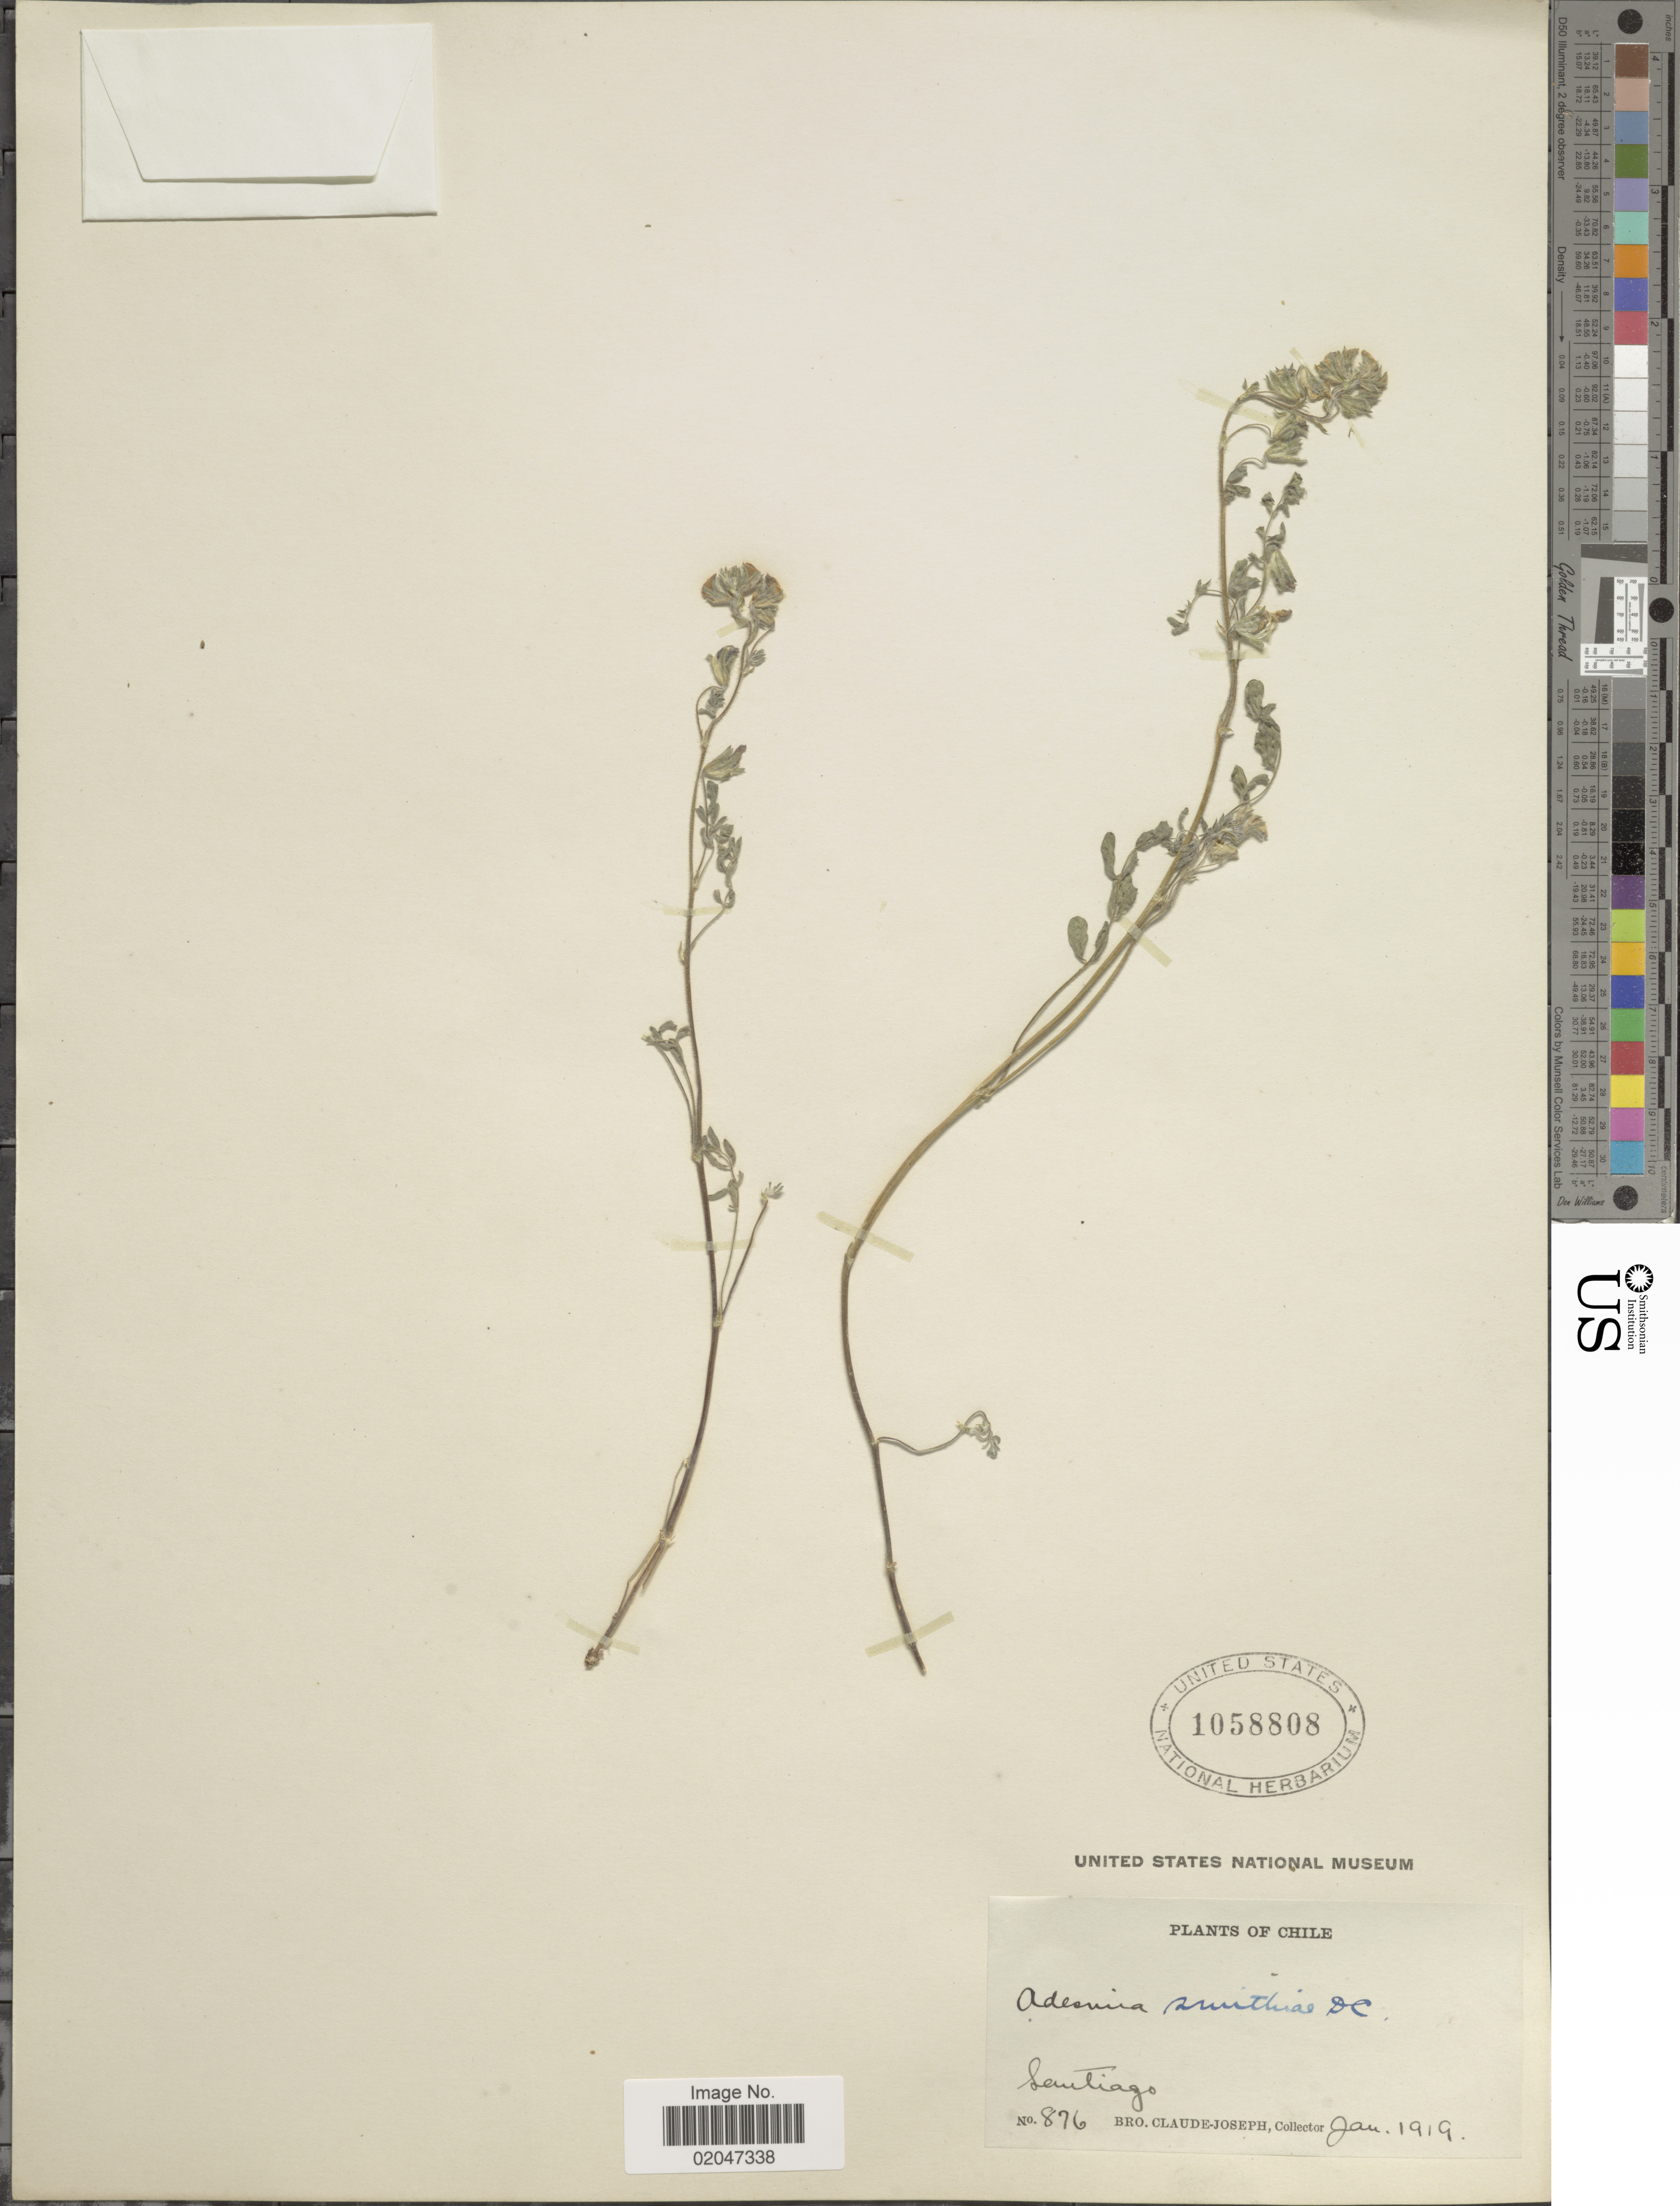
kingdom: Plantae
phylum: Tracheophyta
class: Magnoliopsida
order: Fabales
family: Fabaceae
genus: Adesmia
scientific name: Adesmia tenella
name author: Hook. & Arn.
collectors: Bro. Claude-Joseph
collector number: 876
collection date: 1919-01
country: Chile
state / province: Región Metropolitana (RM)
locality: Santiago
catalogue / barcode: US 1058808